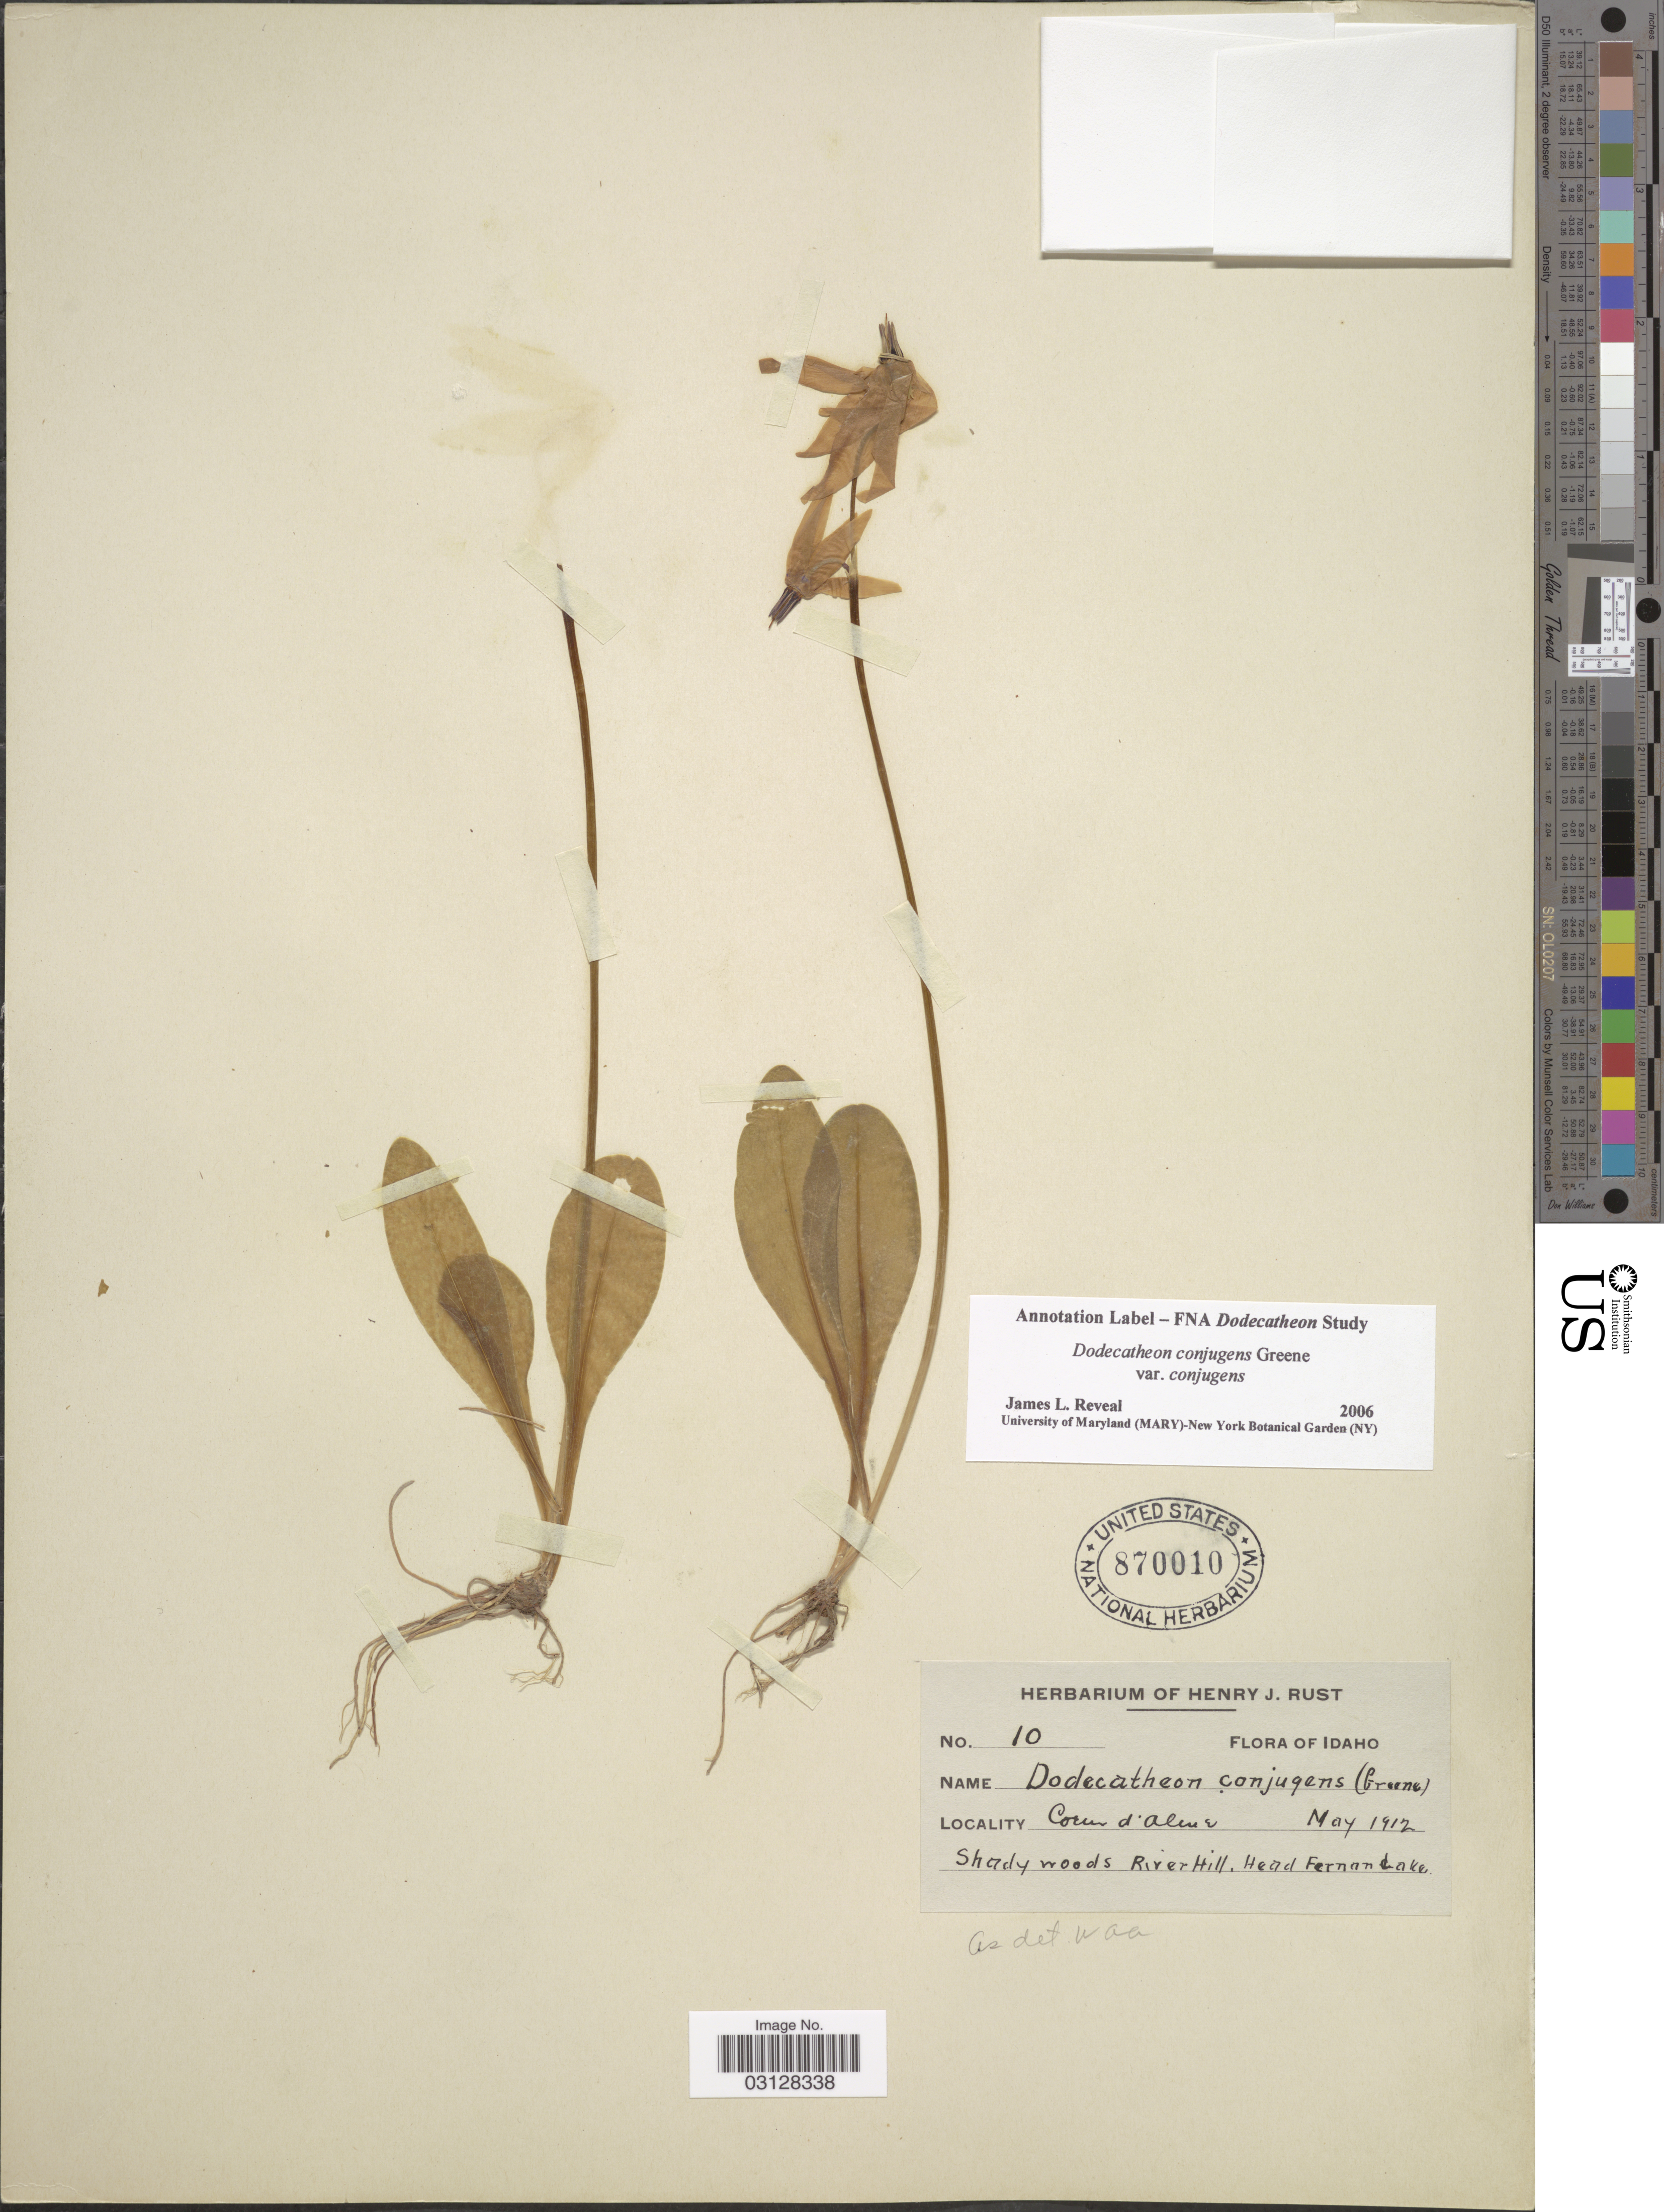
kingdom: Plantae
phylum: Tracheophyta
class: Magnoliopsida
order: Ericales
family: Primulaceae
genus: Dodecatheon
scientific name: Dodecatheon conjugens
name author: Greene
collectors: ex herb. Henry J. Rust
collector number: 10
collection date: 1912-05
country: United States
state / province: Idaho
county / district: Kootenai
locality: Coeur d'Alene. Shady woods River Hill, Head Fernan Lake.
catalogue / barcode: US 870010